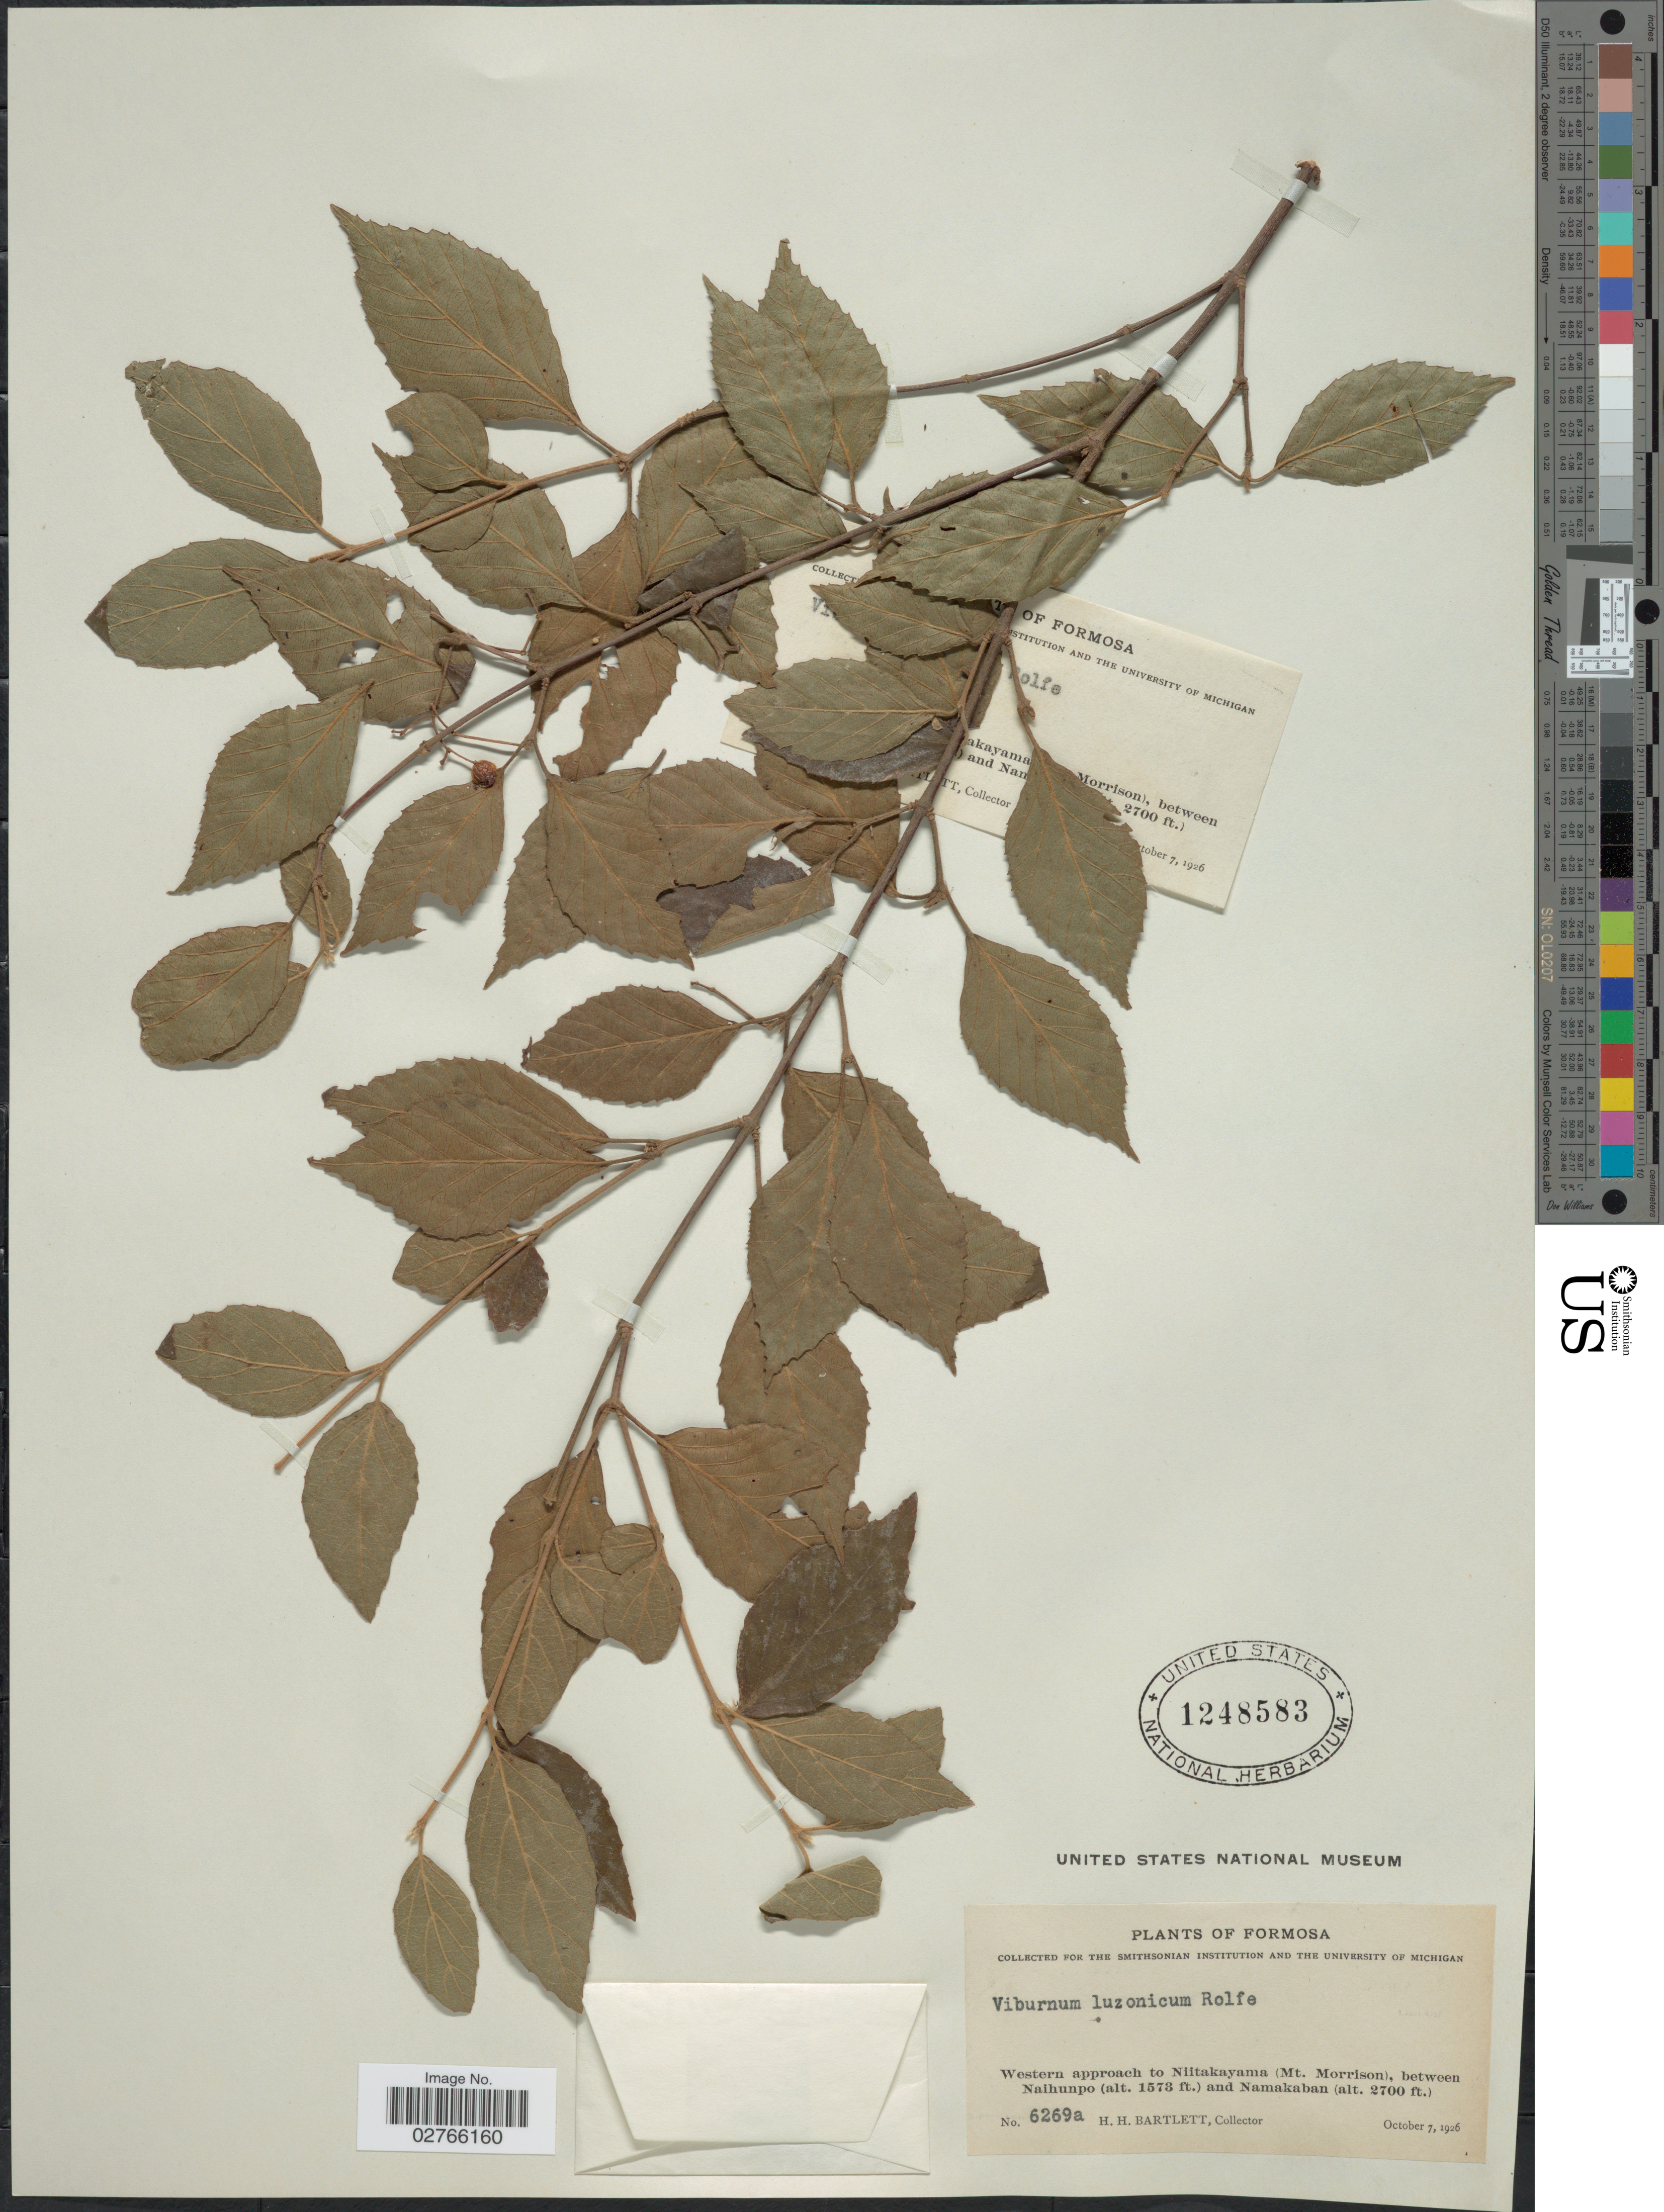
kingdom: Plantae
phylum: Tracheophyta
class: Magnoliopsida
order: Dipsacales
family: Viburnaceae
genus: Viburnum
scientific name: Viburnum luzonicum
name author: Rolfe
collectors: H. H. Bartlett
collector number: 6269a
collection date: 1926-10-07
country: Taiwan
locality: Formosa, Western approach to Niitakayama (Mt. Morrison), between Naihunpo and Namakaban.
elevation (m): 479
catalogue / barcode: US 1248583